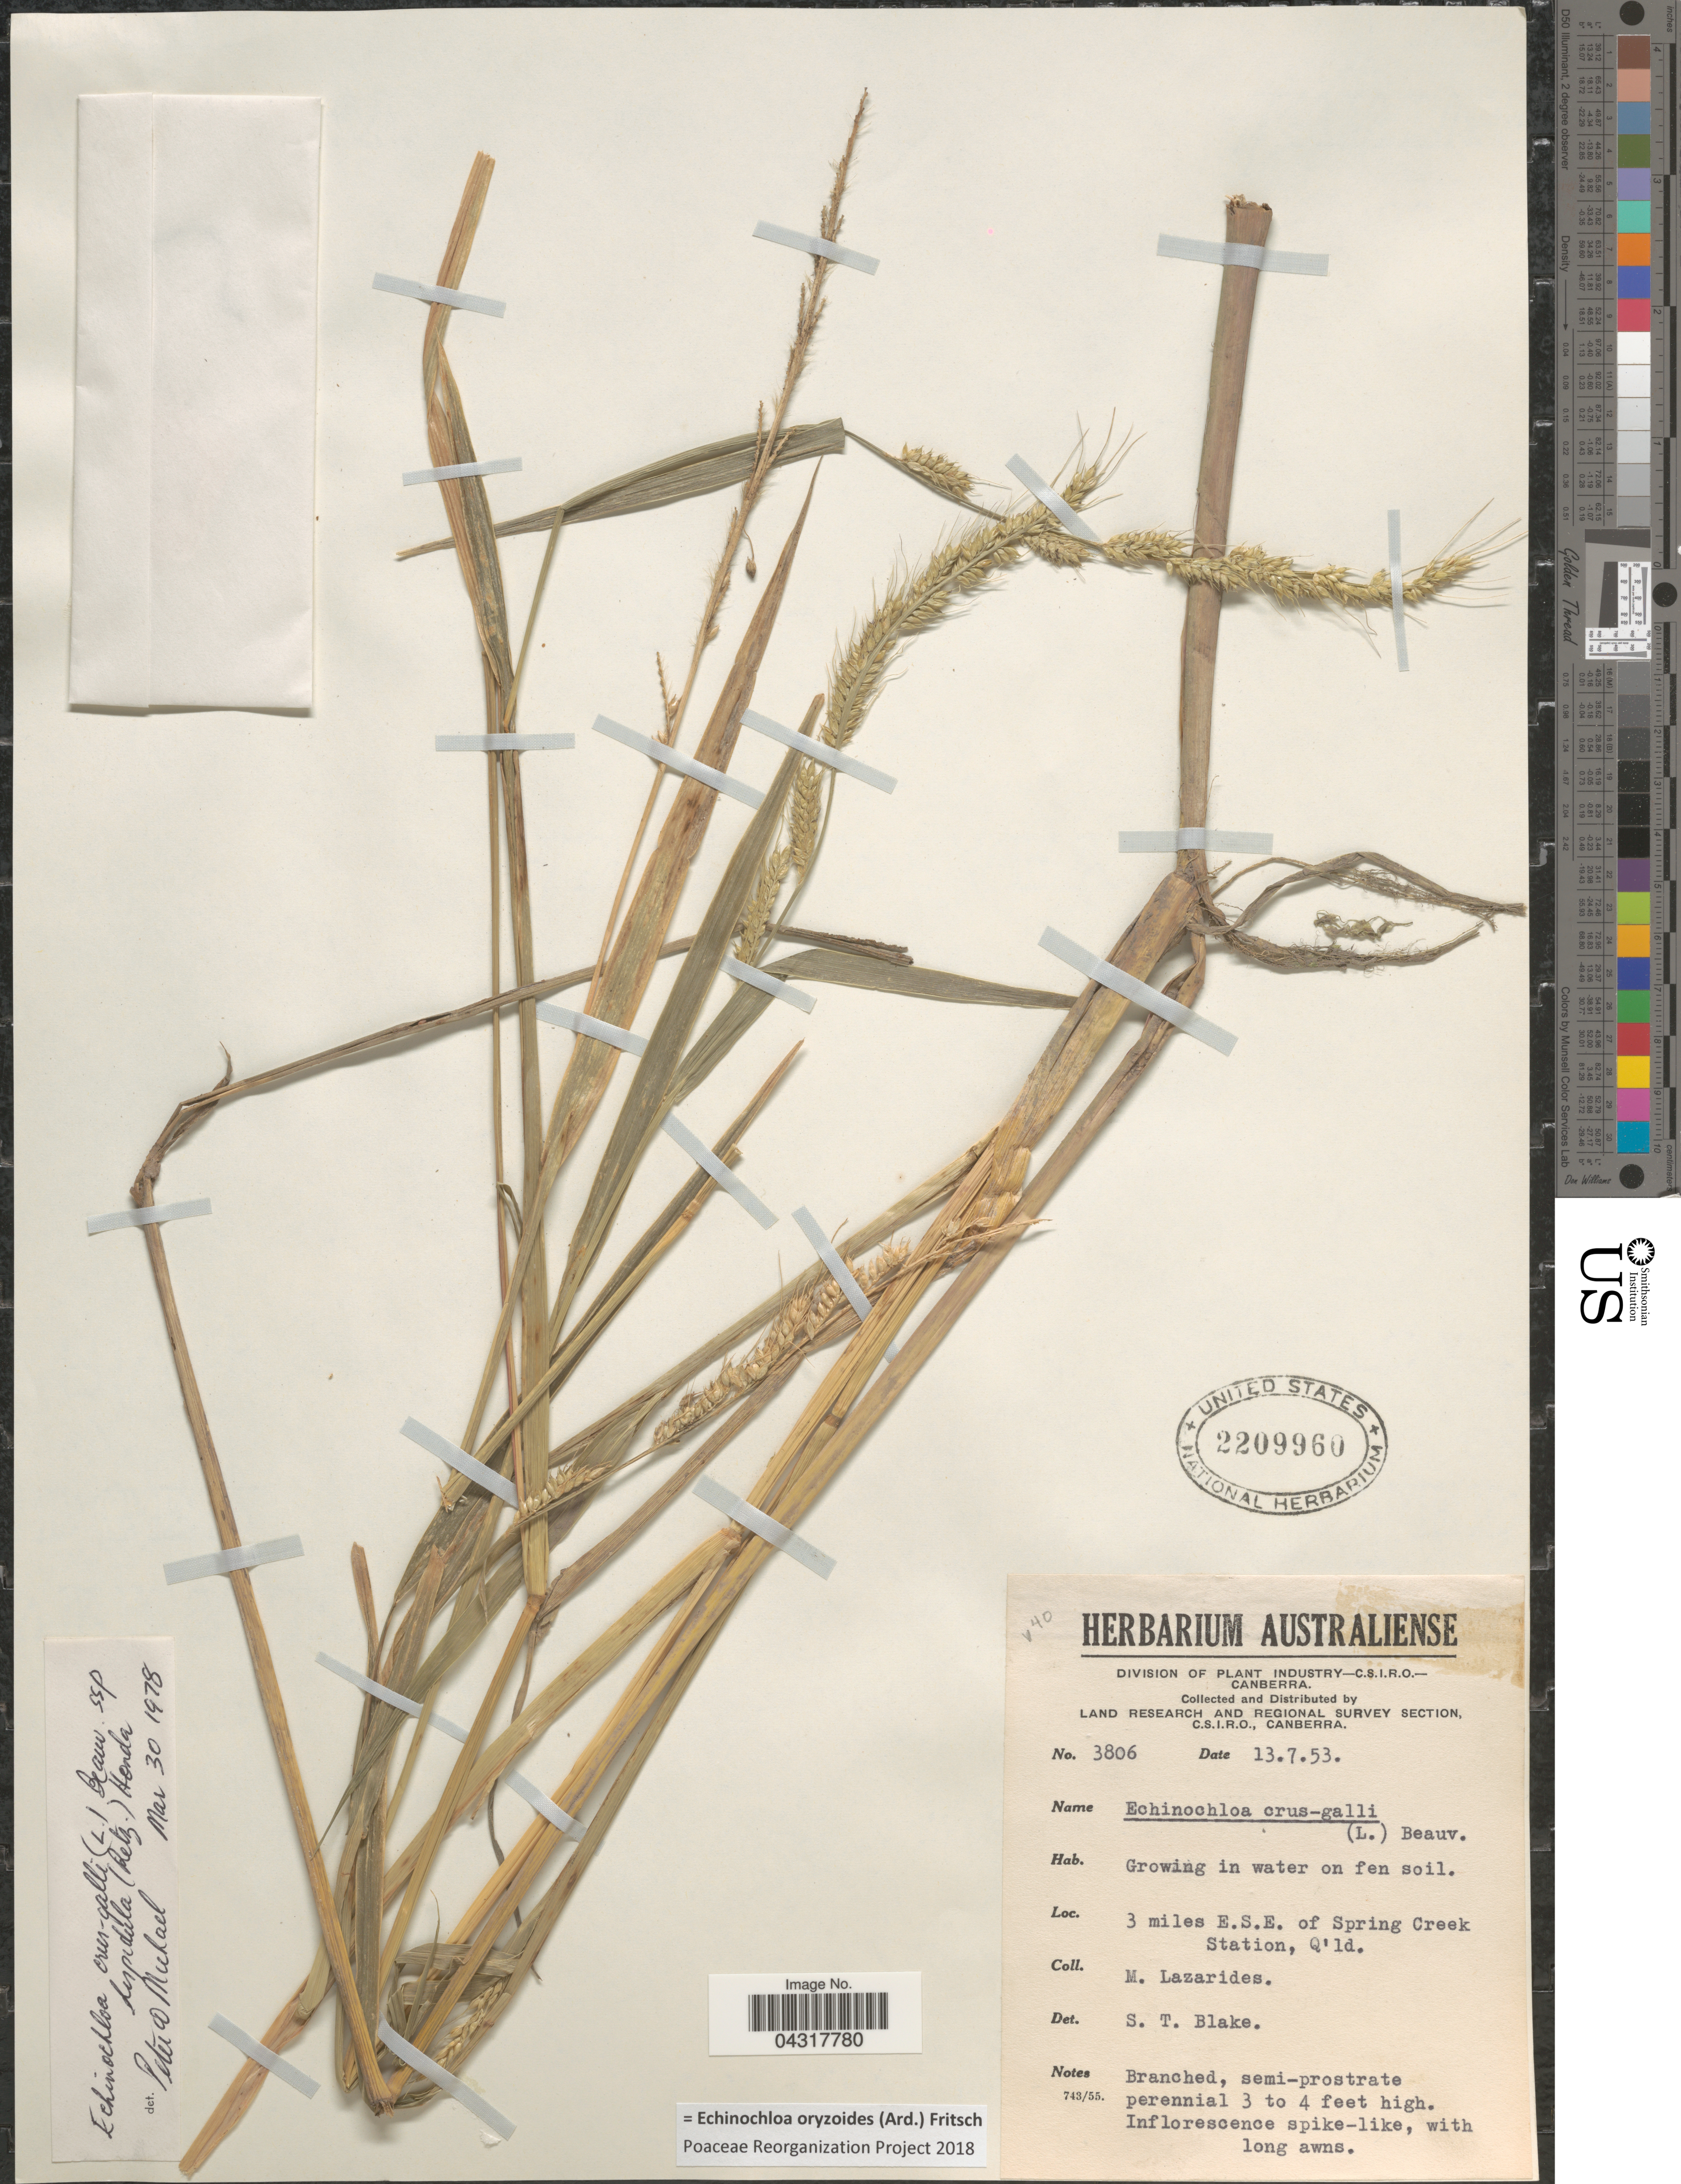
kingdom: Plantae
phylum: Tracheophyta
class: Liliopsida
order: Poales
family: Poaceae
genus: Echinochloa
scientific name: Echinochloa oryzoides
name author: (Ard.) Fritsch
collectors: M. Lazarides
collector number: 3806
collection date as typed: Transcribed d/m/y: 13/7/53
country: Australia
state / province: Queensland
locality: Land Research and Regional Survey Section. 3 miles E.S.E. of Spring Creek Station.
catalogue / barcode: US 2209960